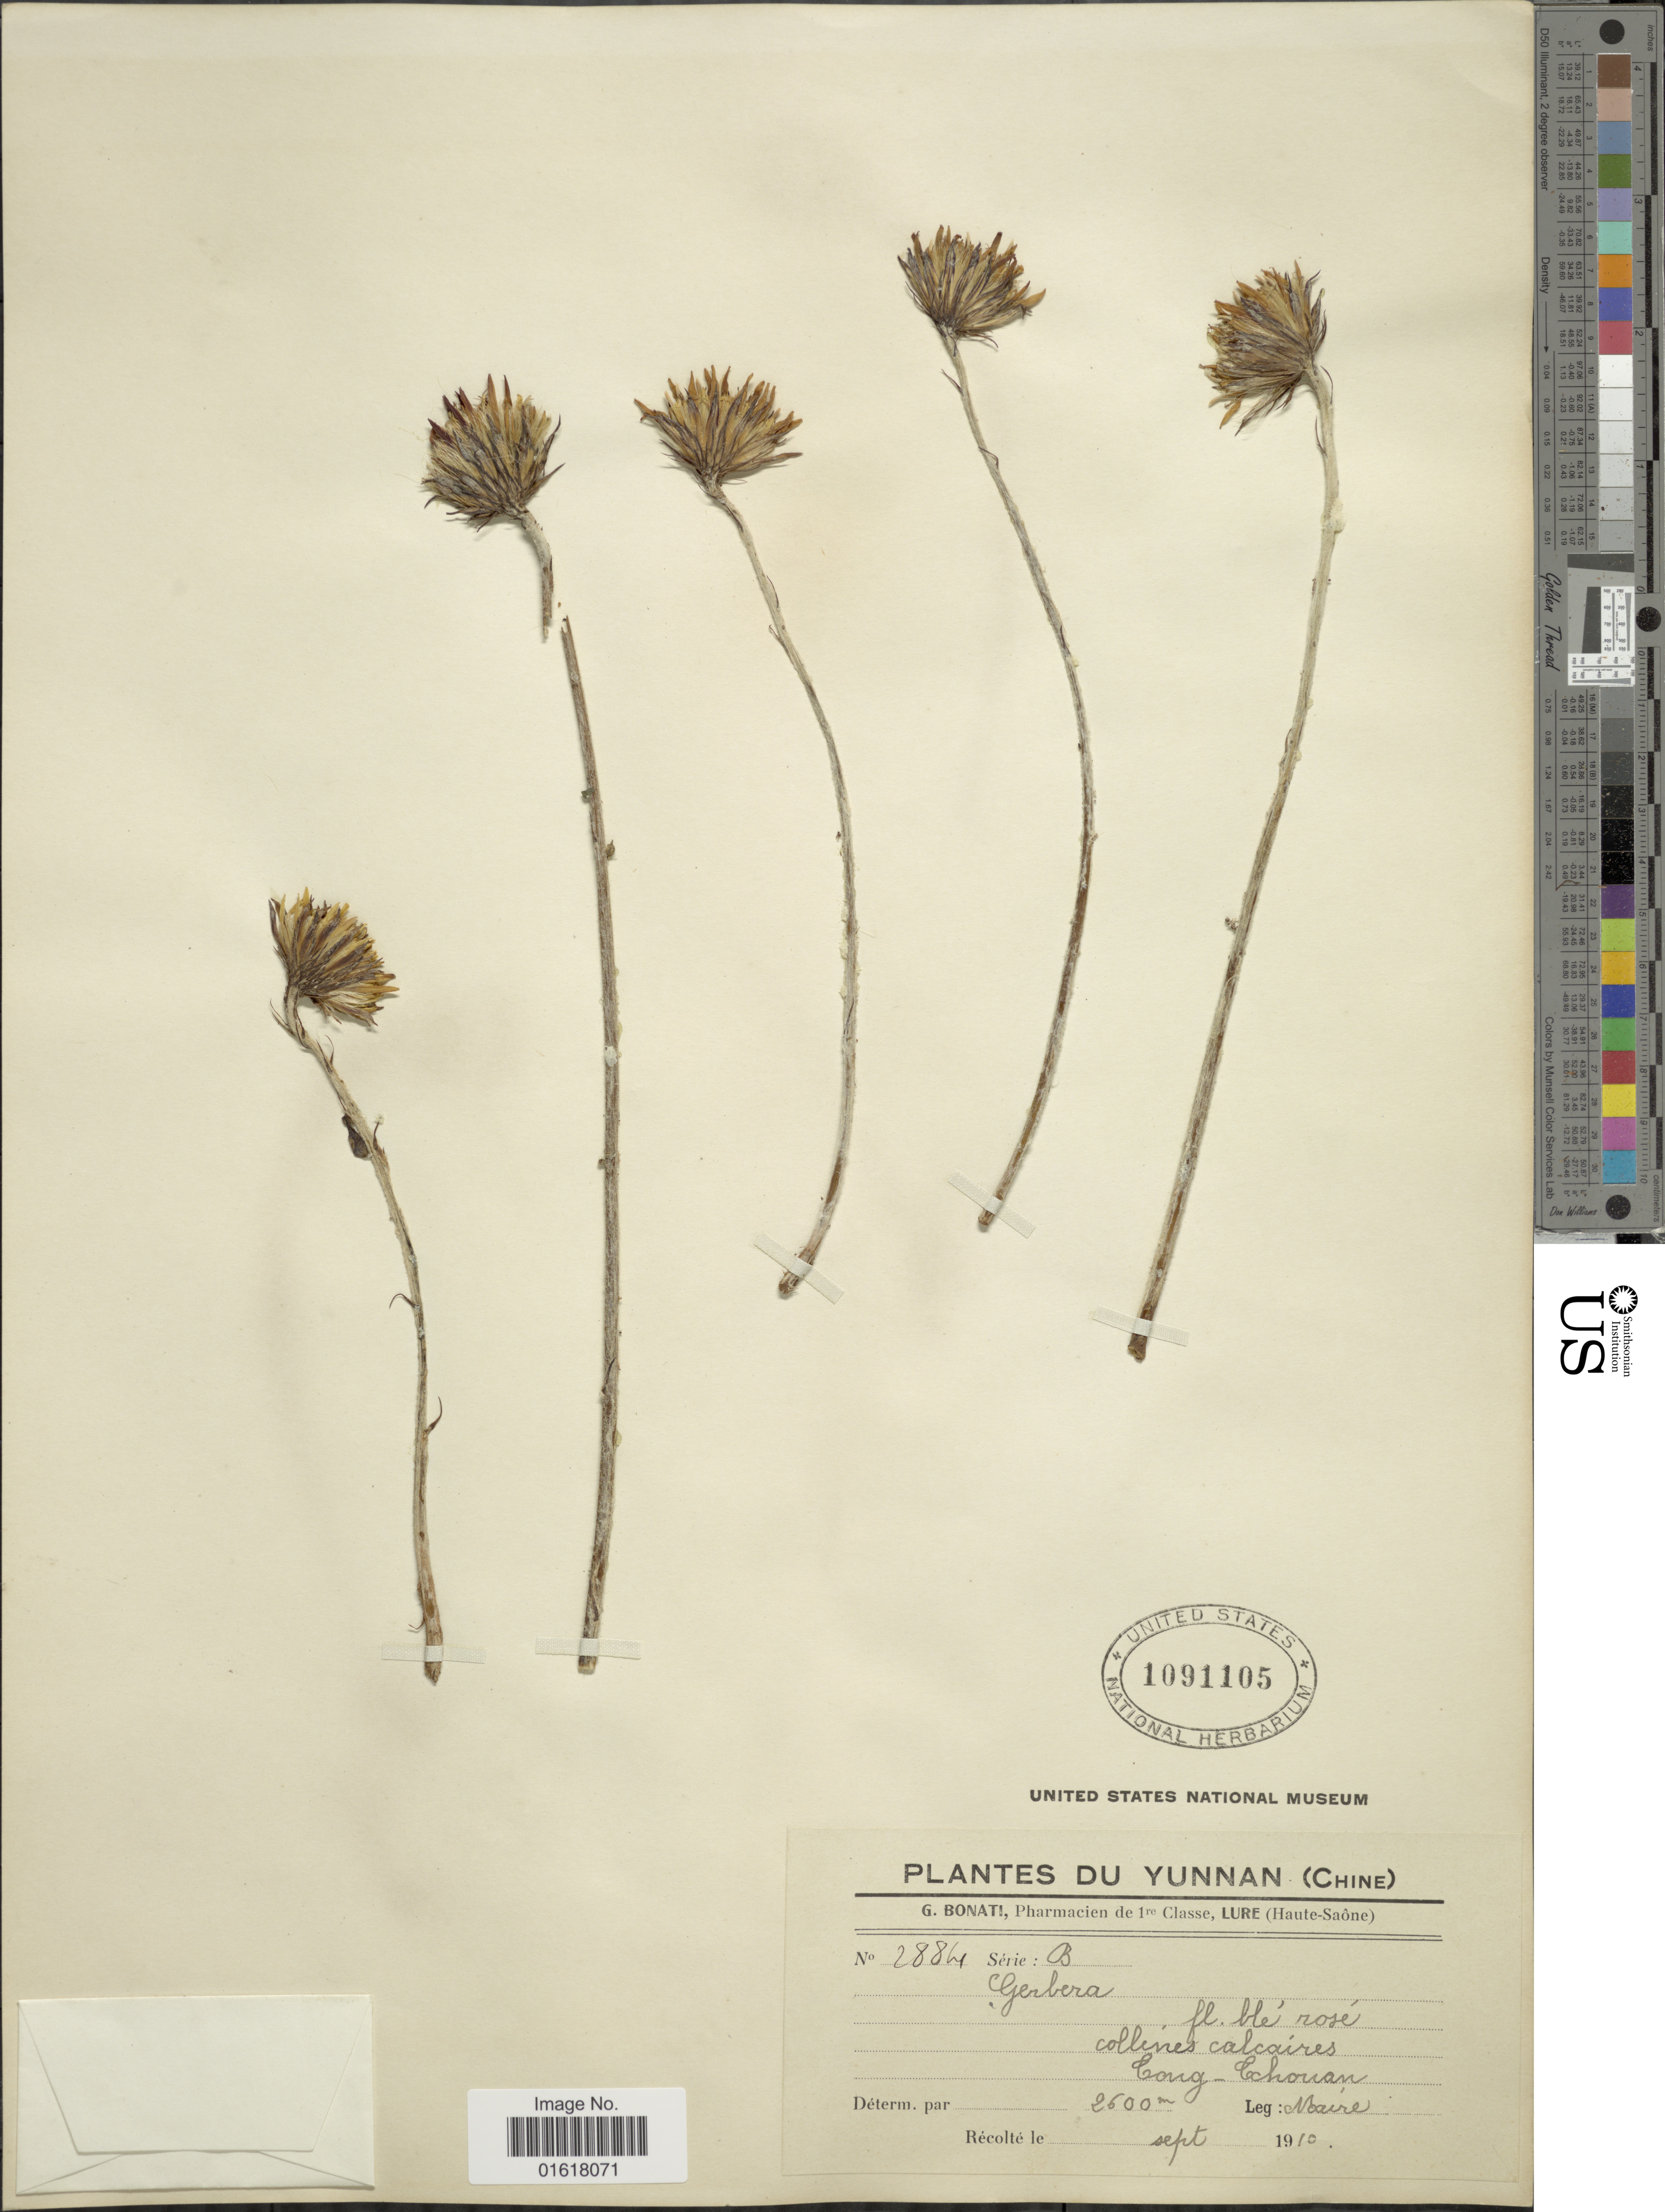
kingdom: Plantae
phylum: Tracheophyta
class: Magnoliopsida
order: Asterales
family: Asteraceae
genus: Gerbera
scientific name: Gerbera sp.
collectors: Maire, --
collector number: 2884*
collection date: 1910-09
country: China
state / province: Yunnan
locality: Cong - Tchouan [interpreted]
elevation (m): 2600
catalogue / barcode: US 1091105